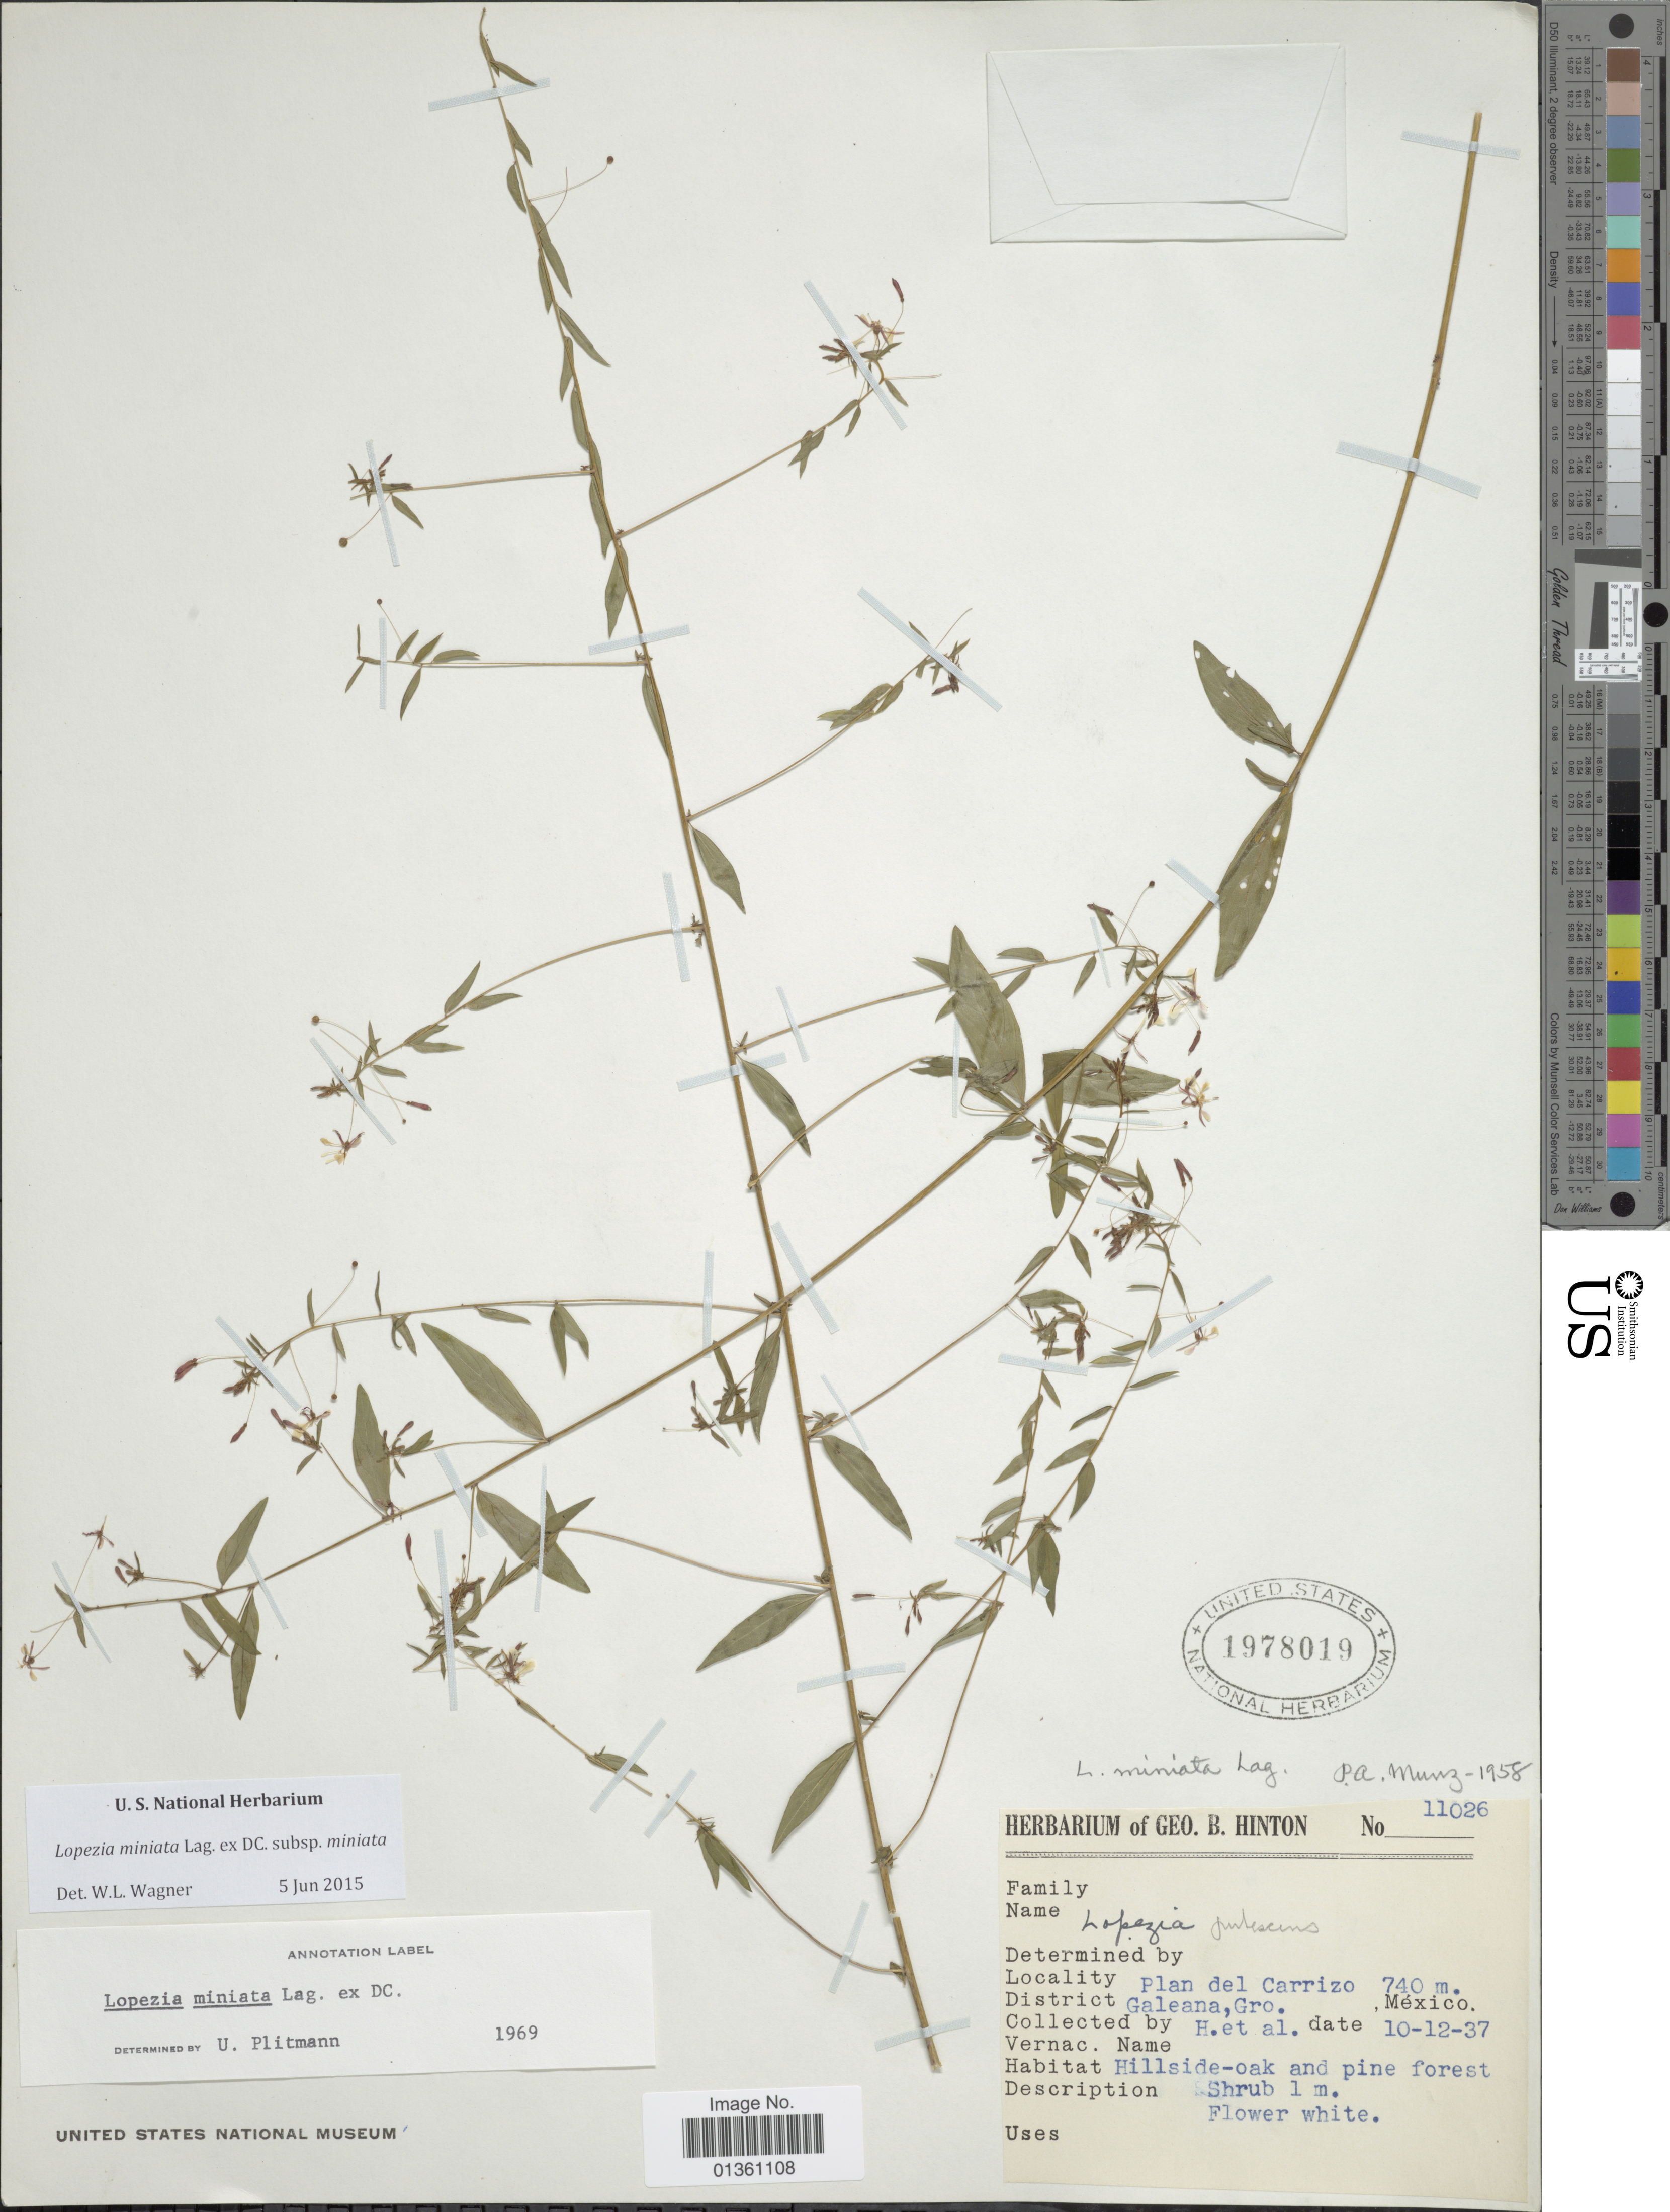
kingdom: Plantae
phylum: Tracheophyta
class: Magnoliopsida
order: Myrtales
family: Onagraceae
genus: Lopezia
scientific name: Lopezia miniata subsp. miniata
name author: Lag. ex DC.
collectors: G. B. Hinton & et al.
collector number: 11026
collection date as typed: Transcribed d/m/y: 12/10/37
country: Mexico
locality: Plan del Carrizo. District Galeana, Gro.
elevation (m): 740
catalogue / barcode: US 1978019